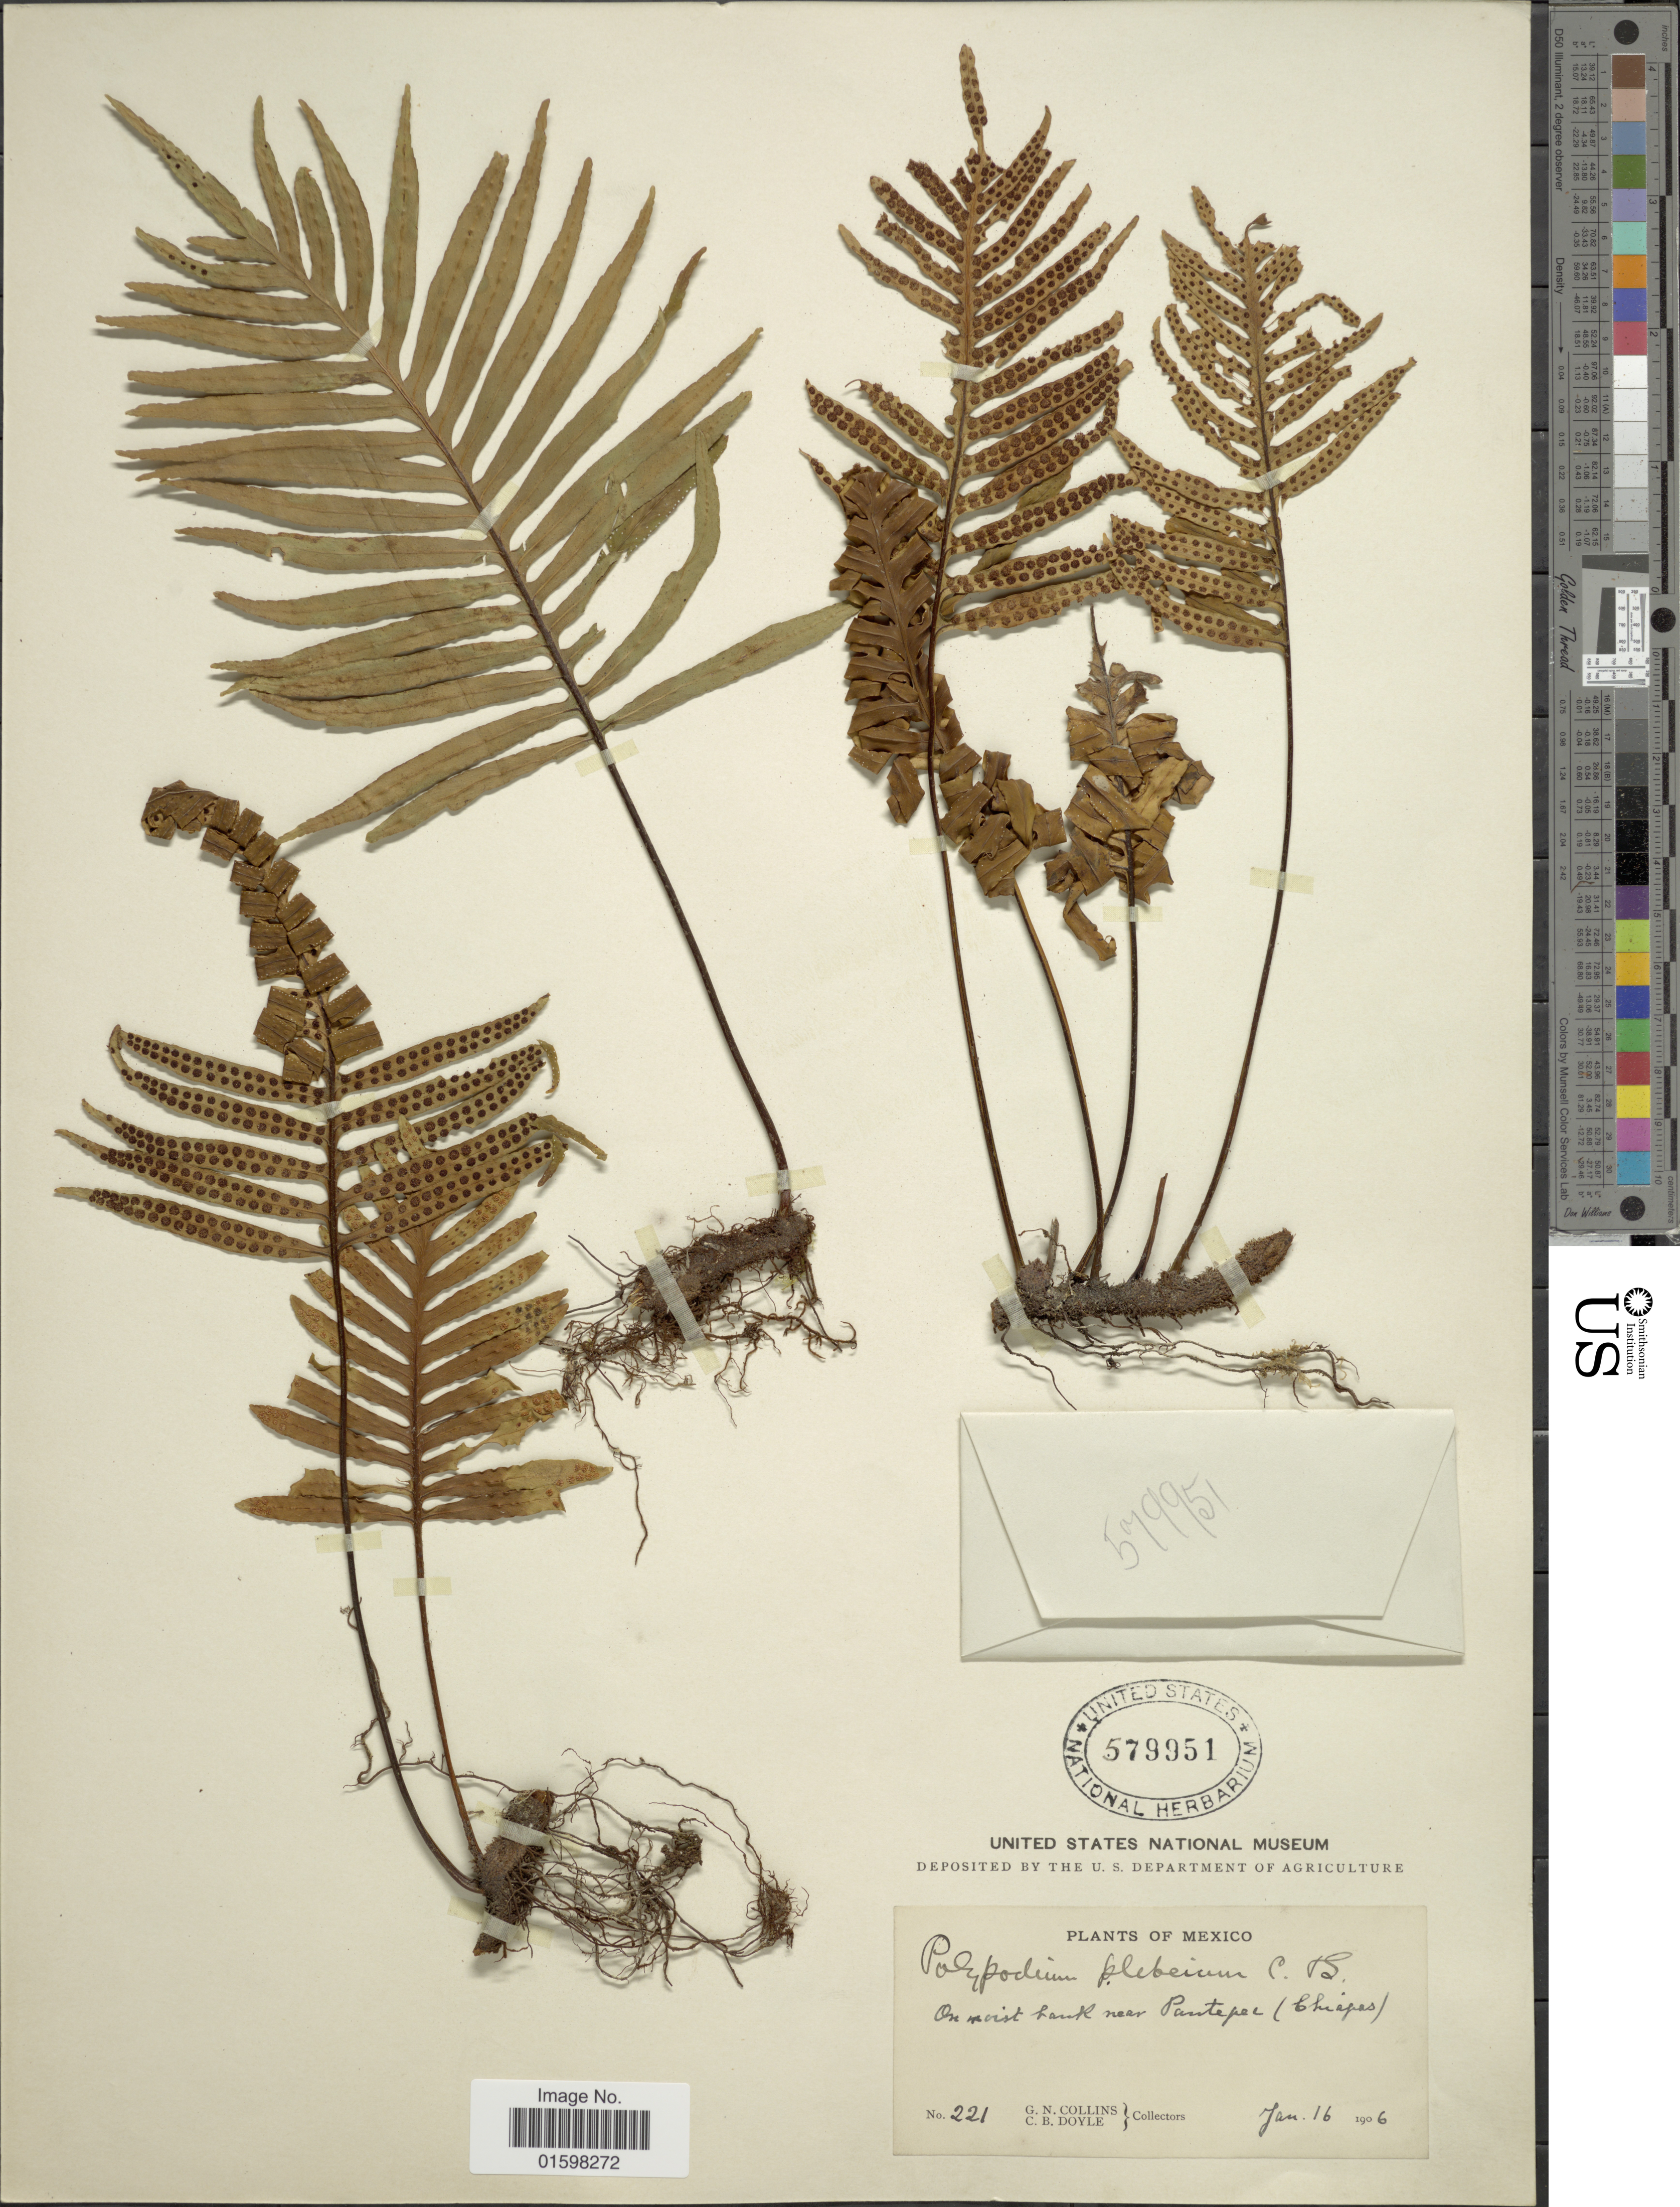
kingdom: Plantae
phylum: Tracheophyta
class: Polypodiopsida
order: Polypodiales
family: Polypodiaceae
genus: Pleopeltis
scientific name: Pleopeltis plebeia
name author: (Schltdl. ex Cham.) A.R. Sm. & Tejero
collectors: G. Collins & C. Doyle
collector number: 221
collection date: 1906-01-16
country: Mexico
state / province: Chiapas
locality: On moit bank near Pantepec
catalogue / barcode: US 579951